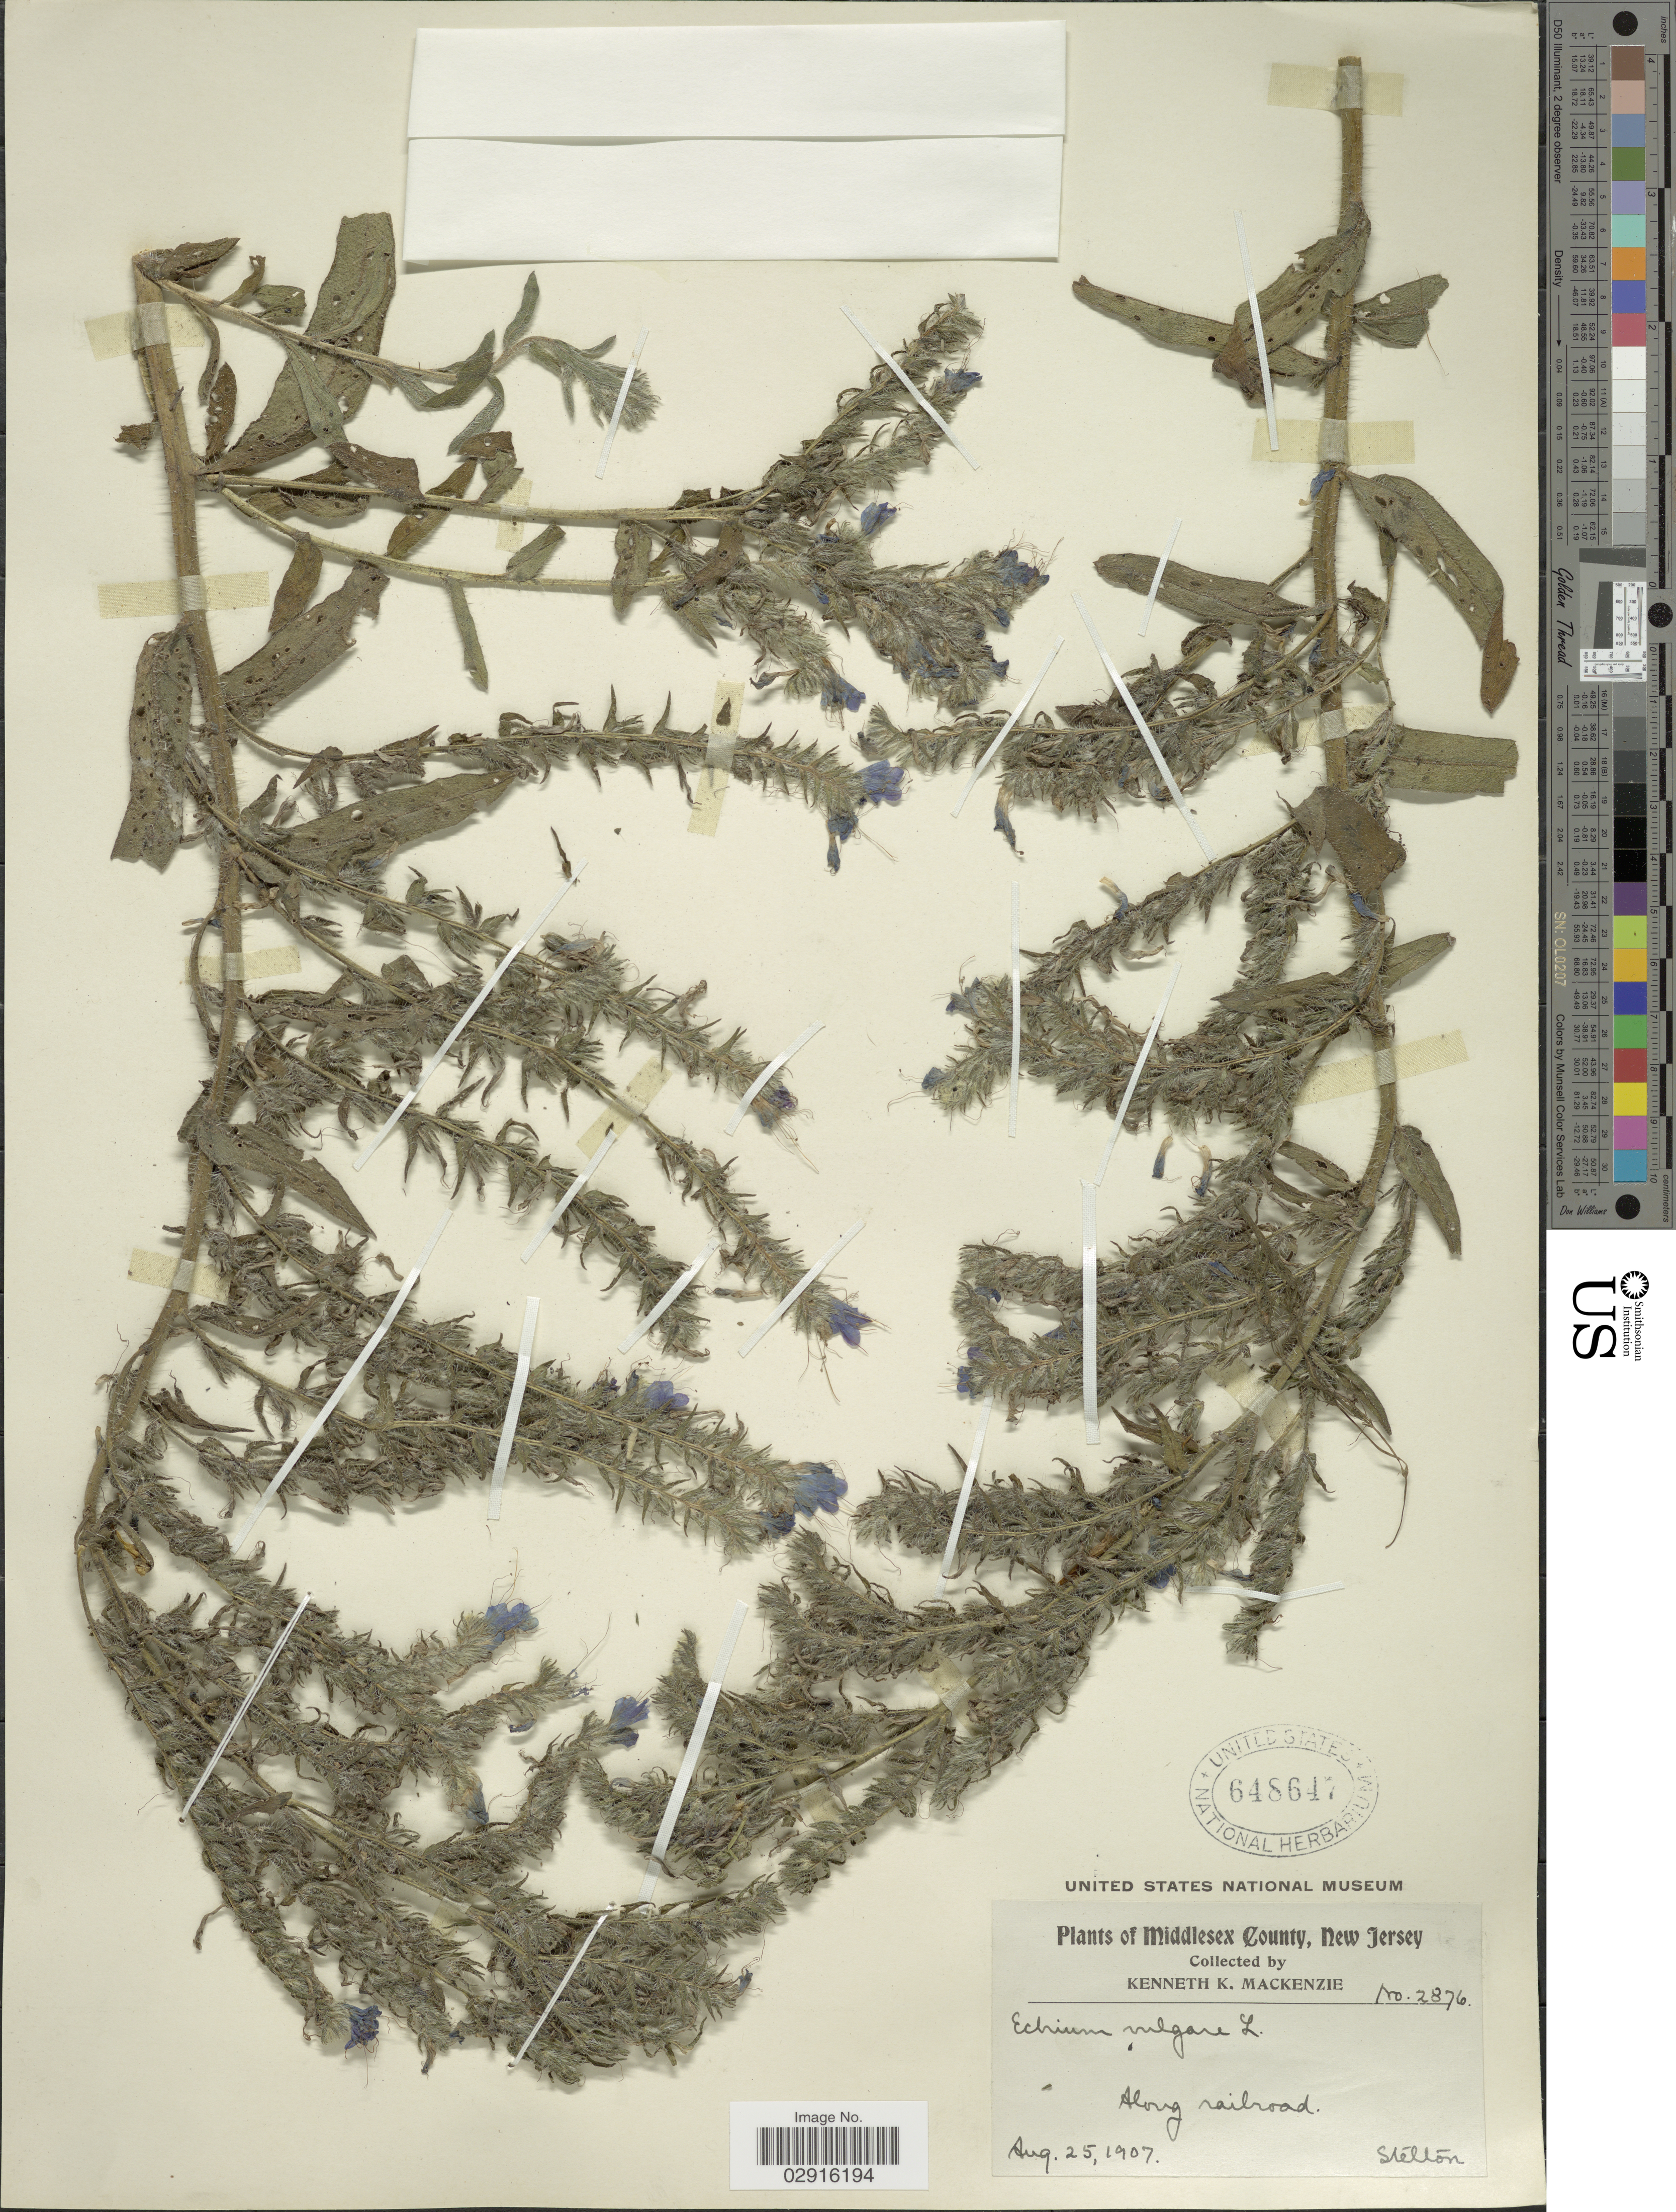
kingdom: Plantae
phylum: Tracheophyta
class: Magnoliopsida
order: Boraginales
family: Boraginaceae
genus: Echium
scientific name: Echium vulgare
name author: L.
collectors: K. K. Mackenzie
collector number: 2876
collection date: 1907-08-25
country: United States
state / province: New Jersey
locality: Middlesex County. Along railroad. Steltón.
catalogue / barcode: US 648647